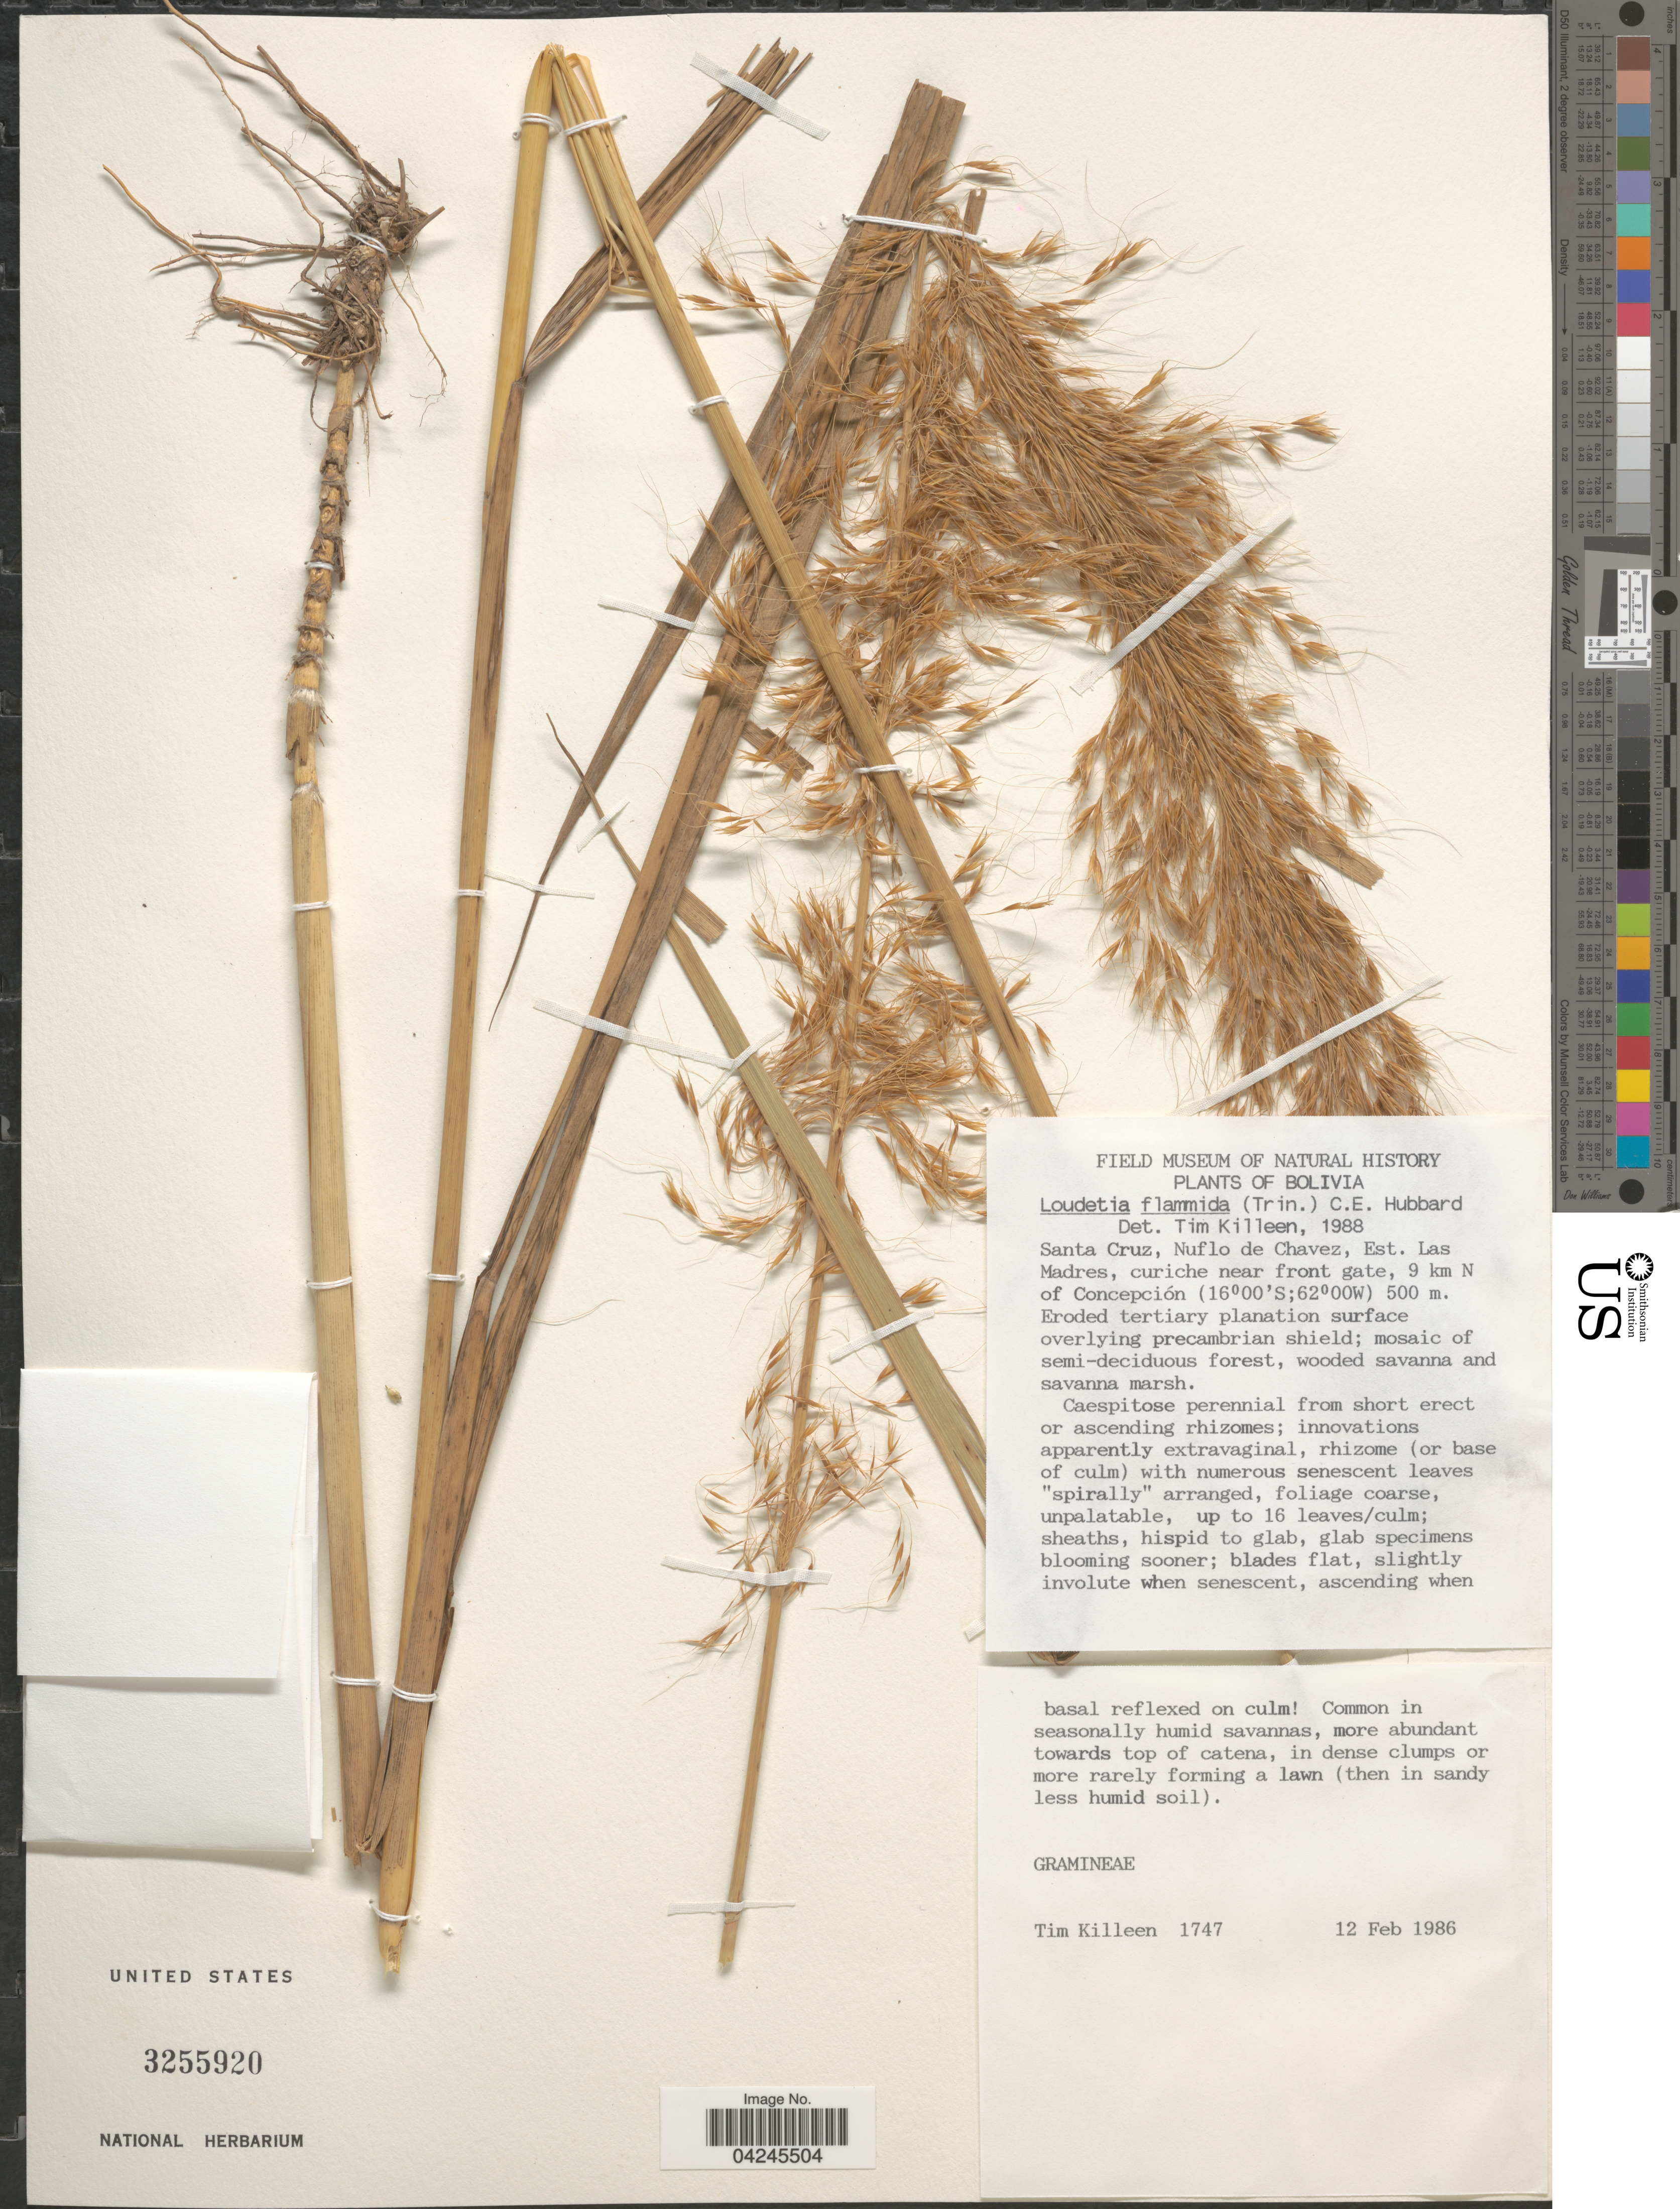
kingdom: Plantae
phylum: Tracheophyta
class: Liliopsida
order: Poales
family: Poaceae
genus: Loudetia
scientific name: Loudetia flammida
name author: (Trin.) C. E. Hubb.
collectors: T. J. Killeen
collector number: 1747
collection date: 1986-02-12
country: Bolivia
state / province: Santa Cruz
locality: Nuflo de Chavez, Est. Las Madres, curiche near front gate, 9 km N of Concepción.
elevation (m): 500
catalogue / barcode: US 3255920